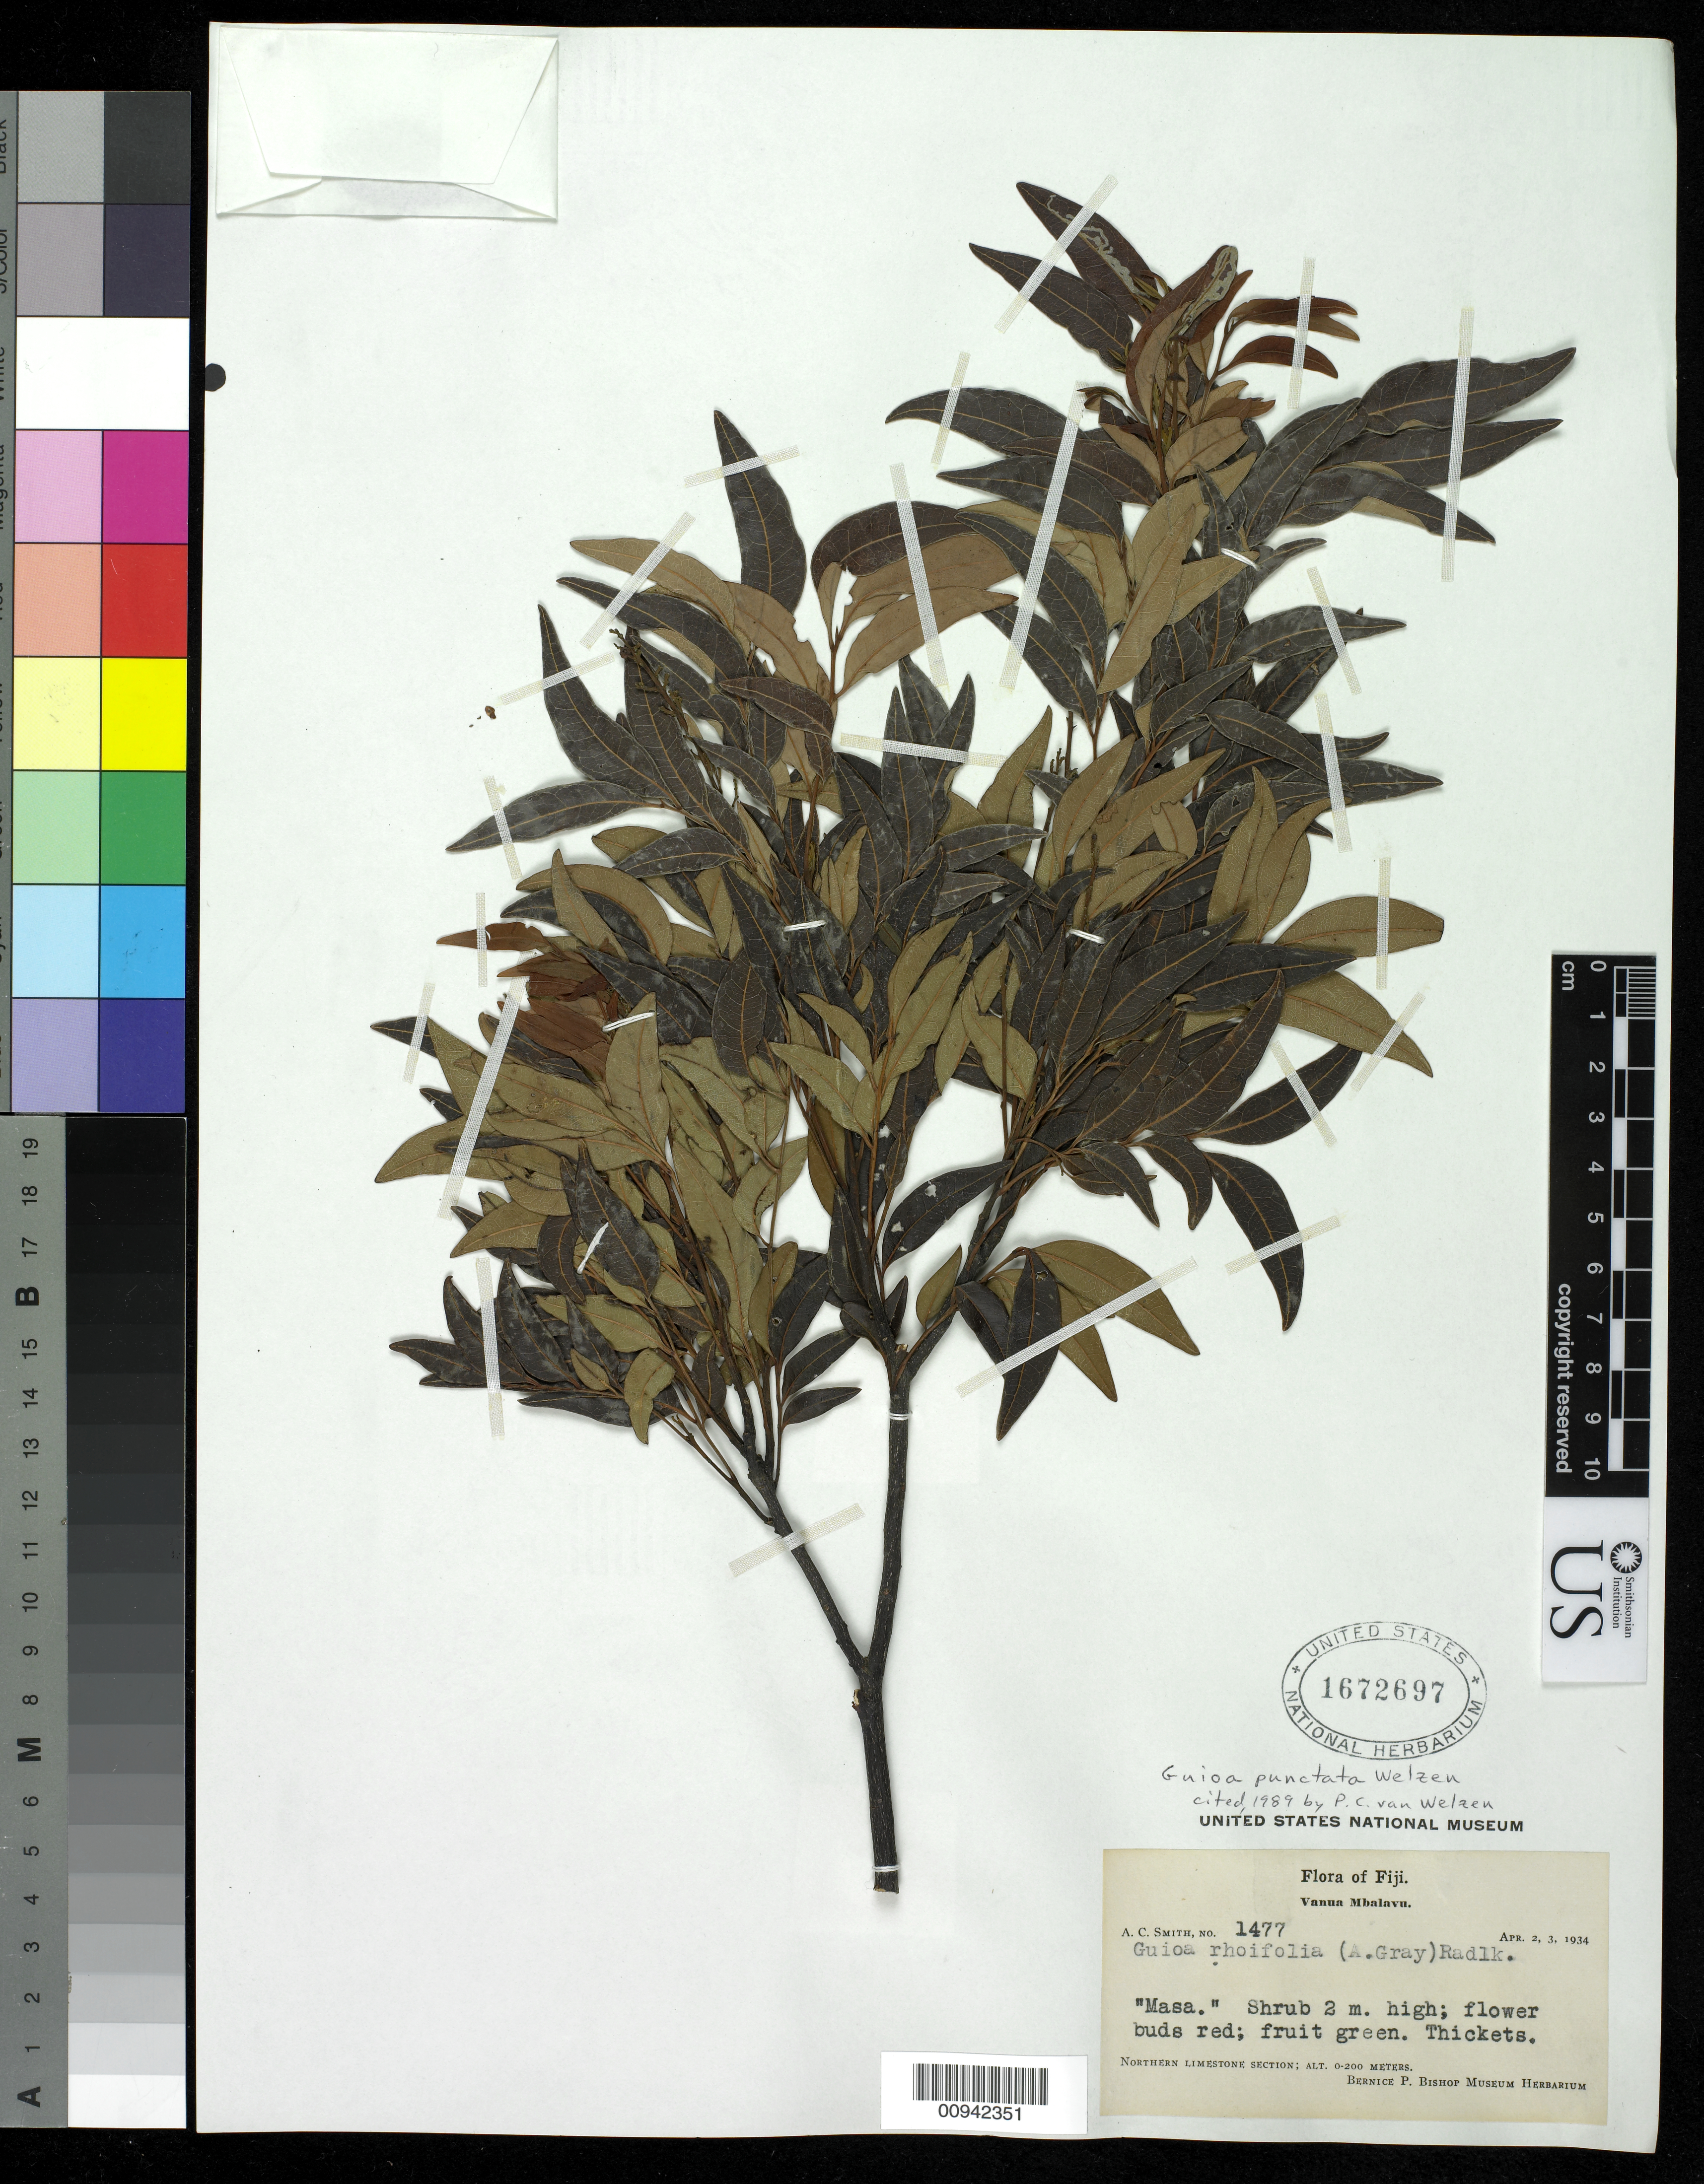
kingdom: Plantae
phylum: Tracheophyta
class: Magnoliopsida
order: Sapindales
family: Sapindaceae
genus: Guioa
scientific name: Guioa punctata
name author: Welzen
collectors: C. A. Smith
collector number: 1477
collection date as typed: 02 Apr 1934 and 03 Apr 1934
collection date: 1934-04-02,1934-04-03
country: Fiji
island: Vanua Balavu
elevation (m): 0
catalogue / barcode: US 1672697